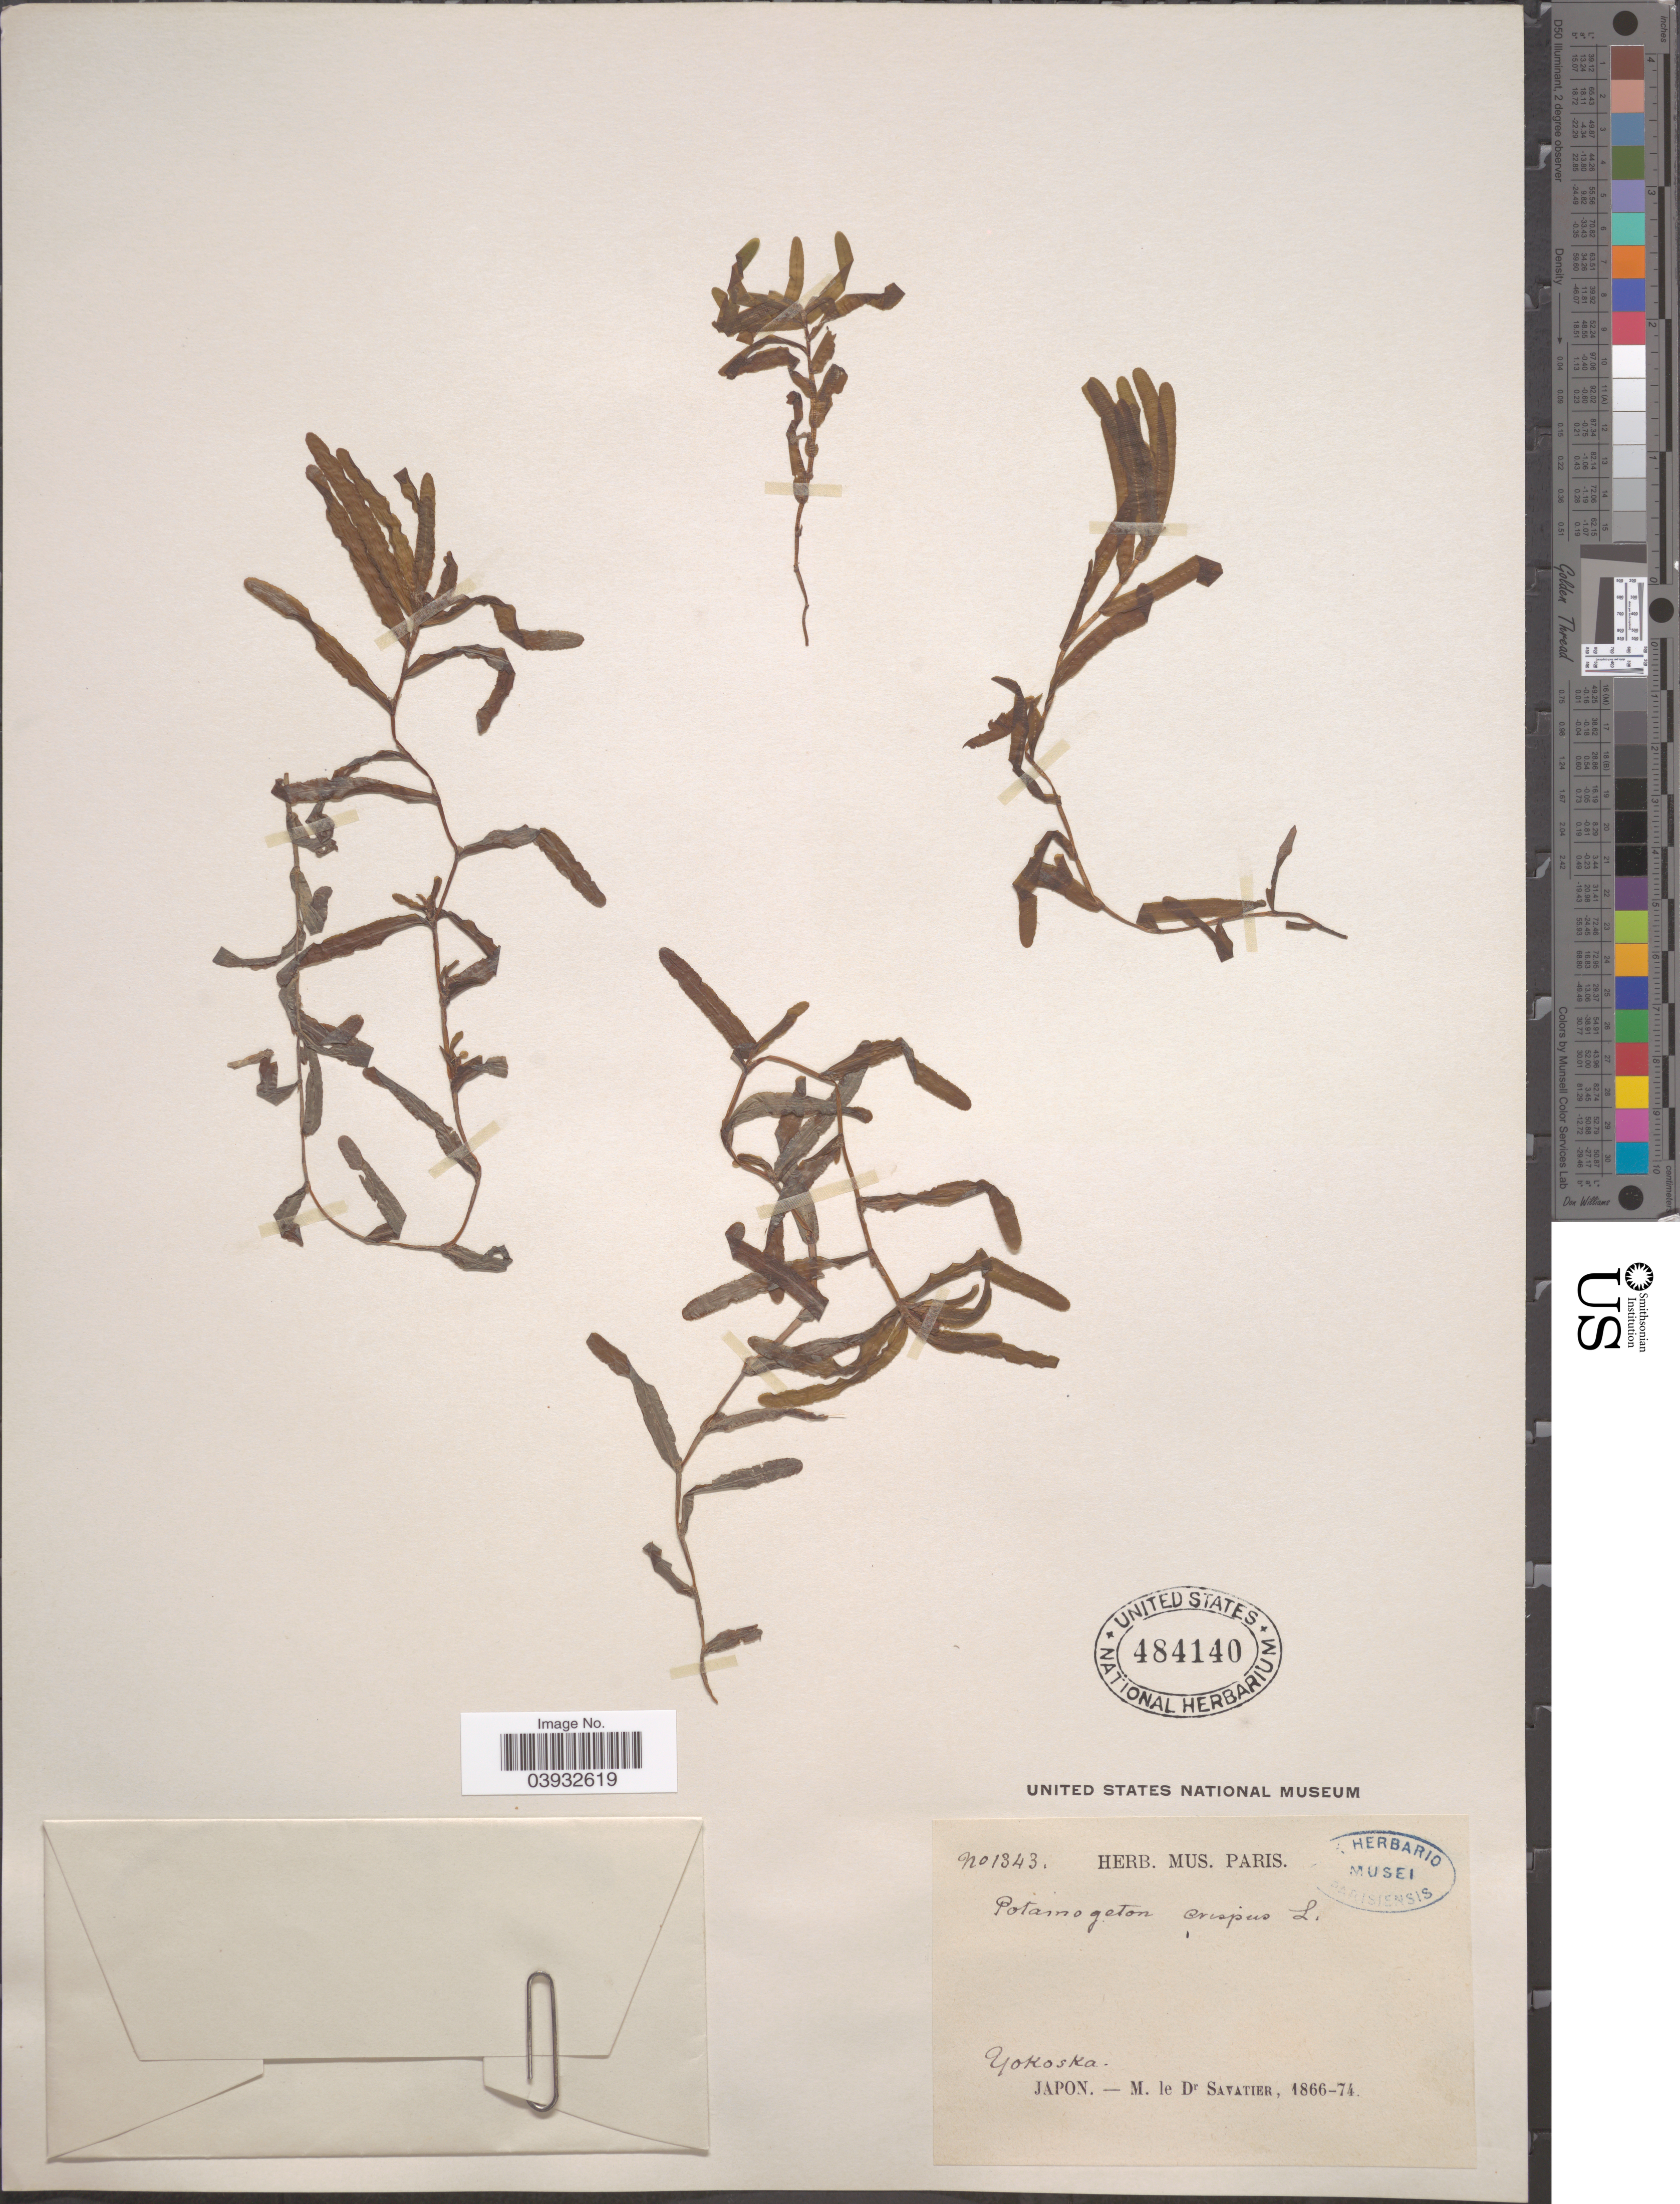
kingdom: Plantae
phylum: Tracheophyta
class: Liliopsida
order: Alismatales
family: Potamogetonaceae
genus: Potamogeton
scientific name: Potamogeton crispus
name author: L.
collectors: Savatier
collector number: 1343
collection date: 1866/1874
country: Japan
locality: Yokoska.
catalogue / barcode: US 484140